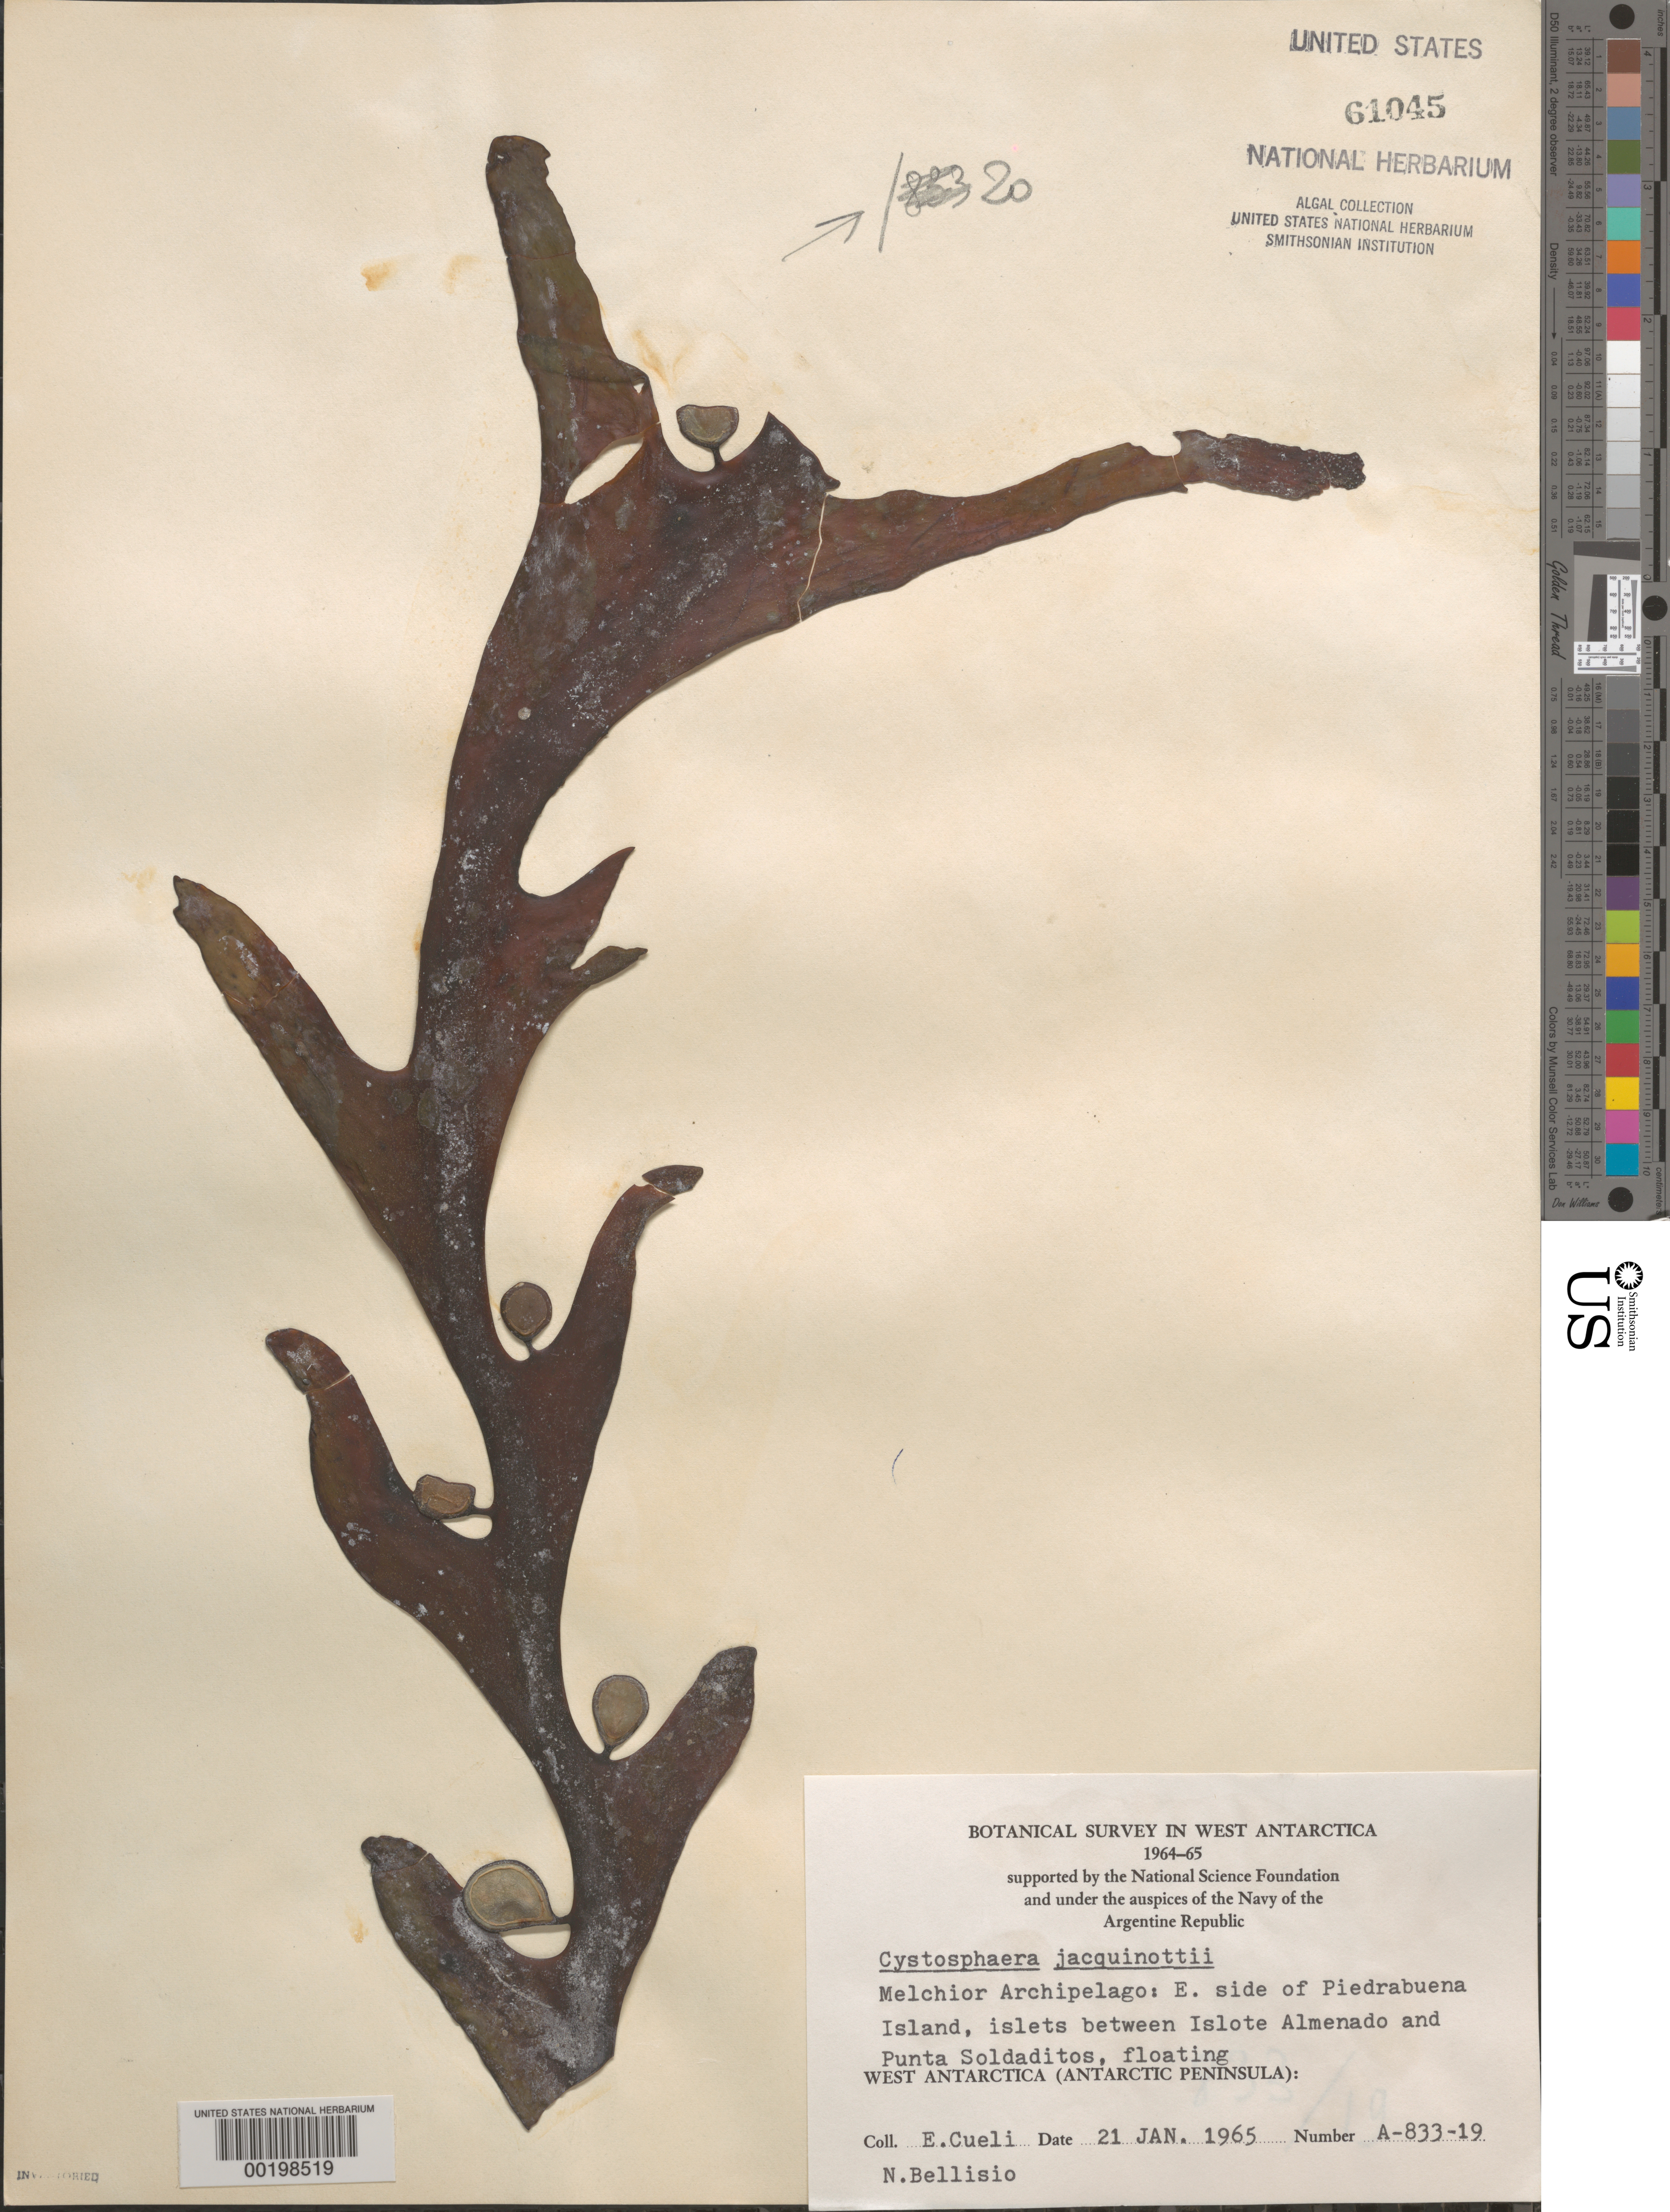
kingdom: Chromista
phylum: Ochrophyta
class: Phaeophyceae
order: Fucales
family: Seirococcaceae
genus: Cystosphaera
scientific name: Cystosphaera jacquinotii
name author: (Montagne) Skottsberg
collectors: E. Cueli & N. Bellisio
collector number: A-833-19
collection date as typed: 21 Jan 1965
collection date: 1965-01-21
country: Antarctica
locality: Eta Island, islets between Islote Almenado & Punta Soladitos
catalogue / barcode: US 61045